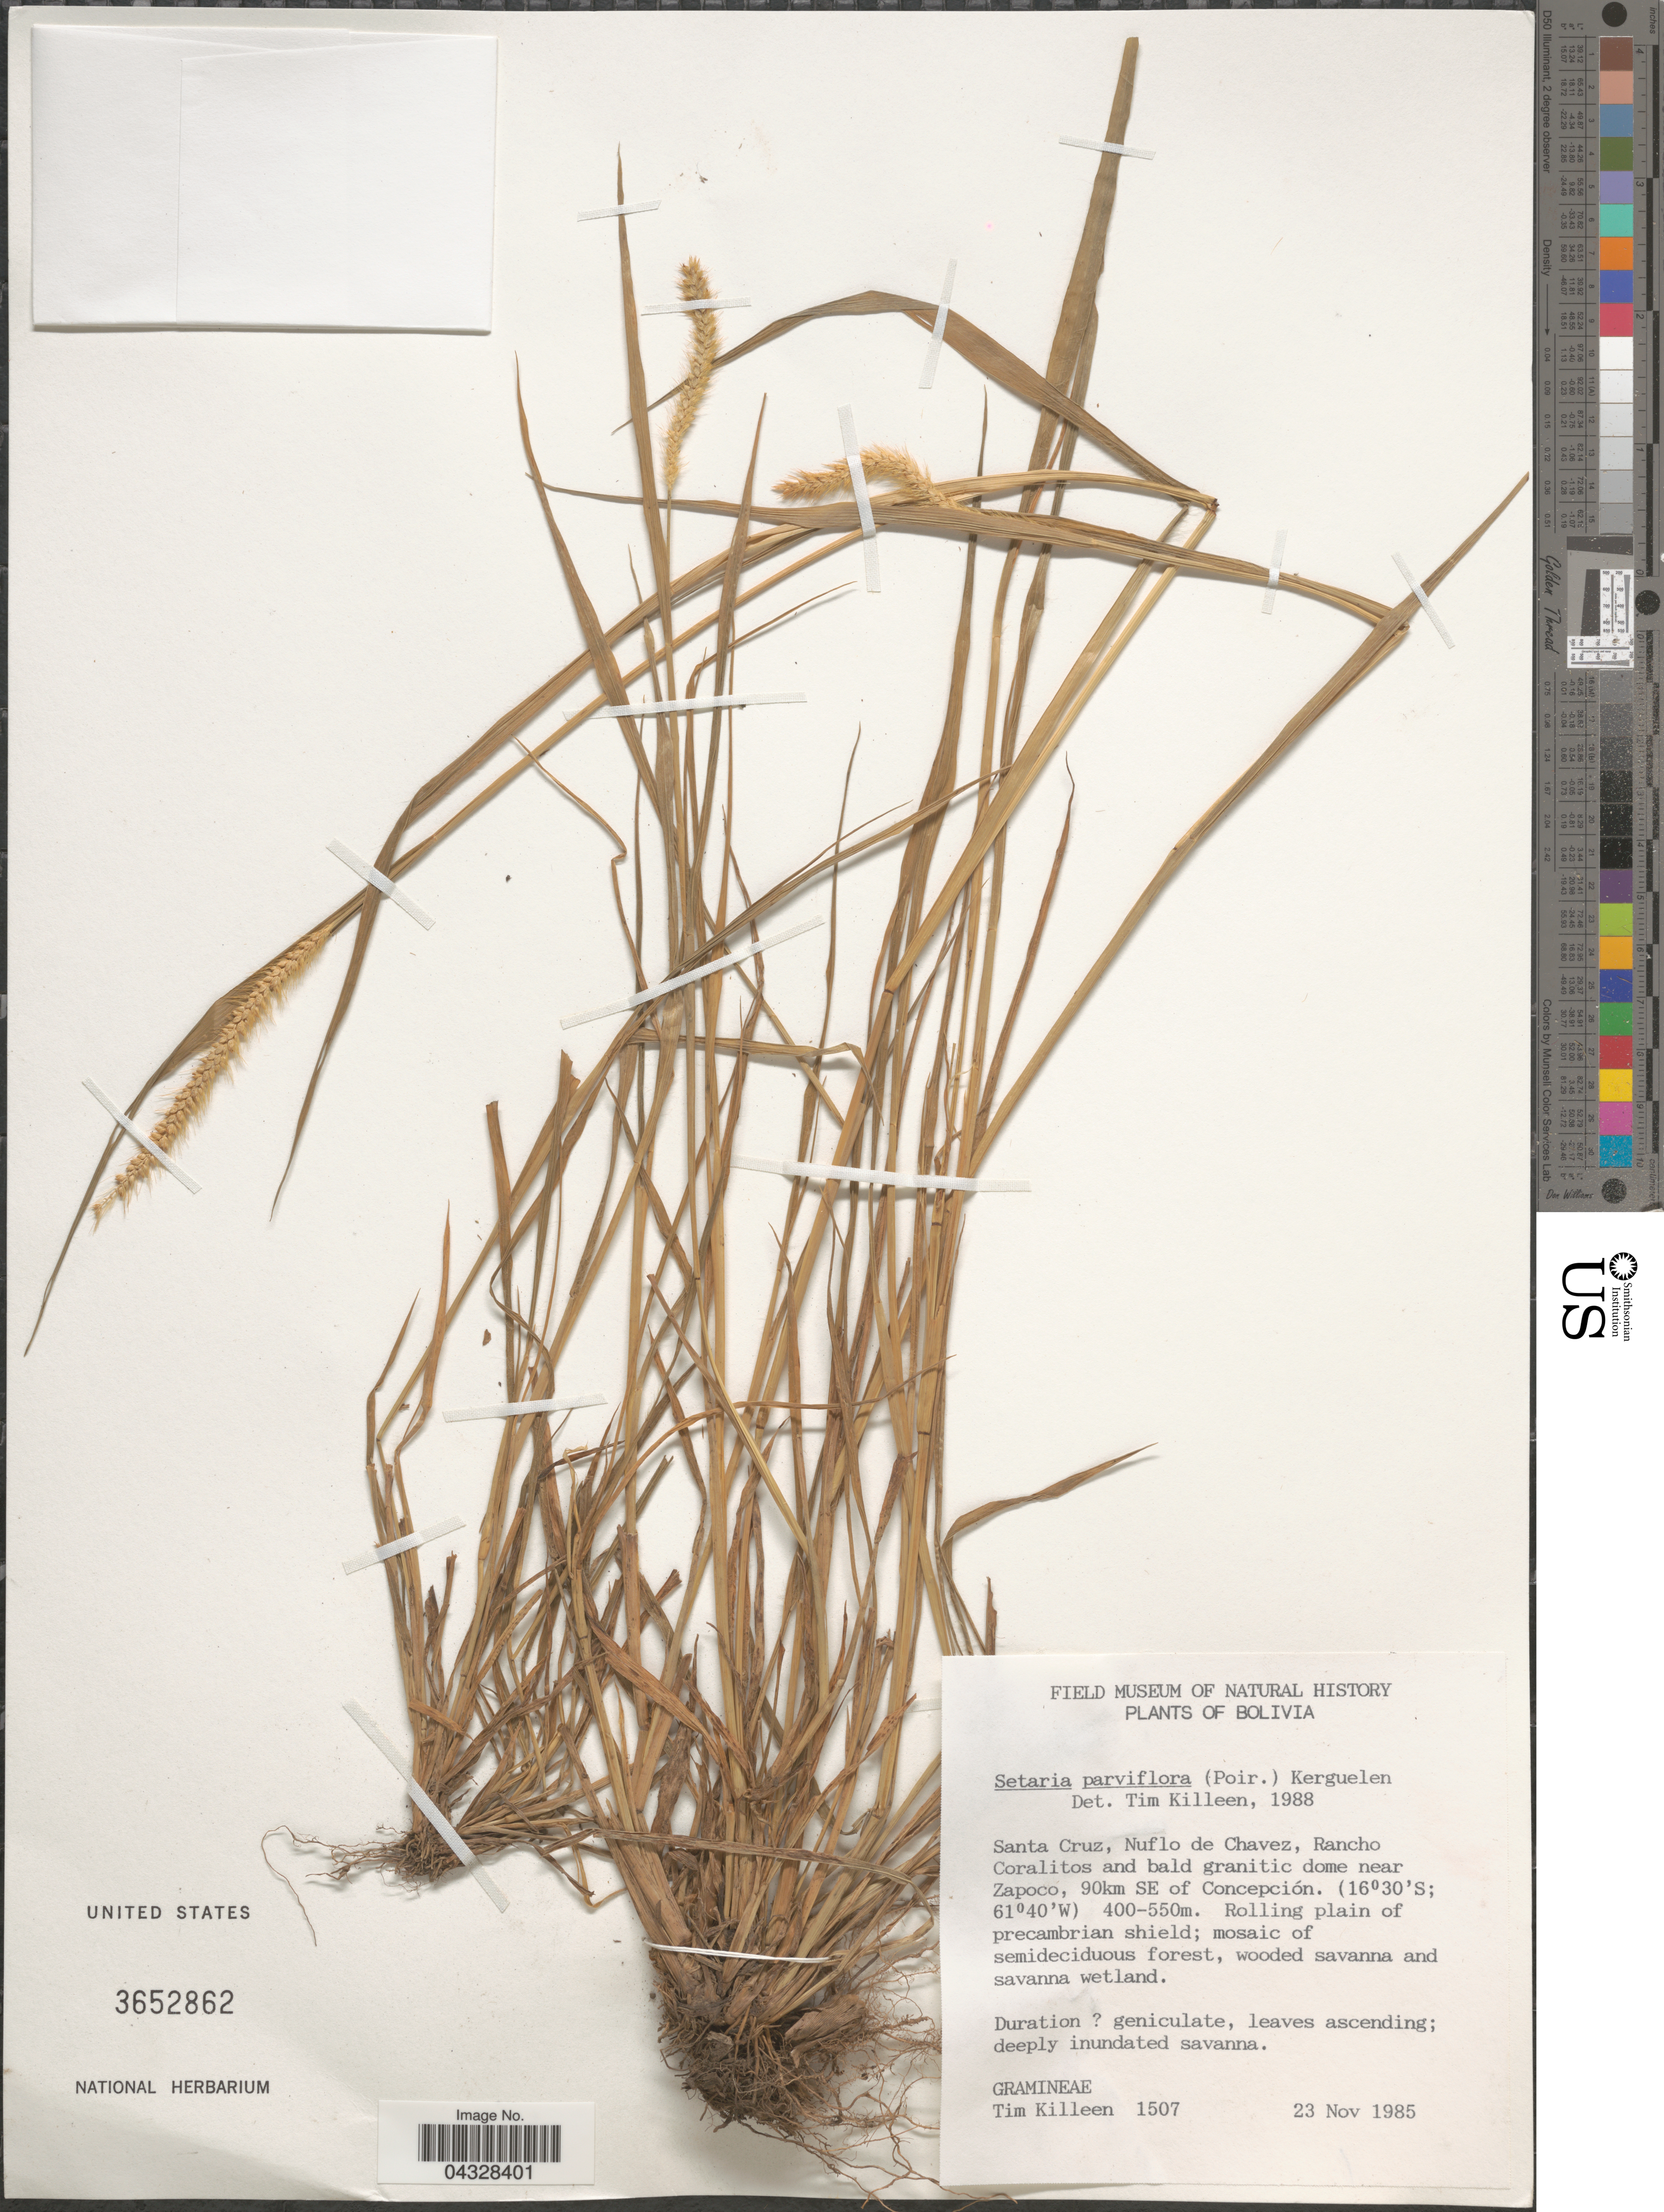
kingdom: Plantae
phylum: Tracheophyta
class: Liliopsida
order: Poales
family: Poaceae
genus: Setaria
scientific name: Setaria parviflora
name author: (Poir.) Kerguélen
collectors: T. J. Killeen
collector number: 1507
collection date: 1985-11-23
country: Bolivia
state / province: Santa Cruz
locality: Nuflo de Chavez, Rancho Coralitos and bald granitic dome near Zapoco, 90km SE of Concepción.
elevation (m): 400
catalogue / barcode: US 3652862